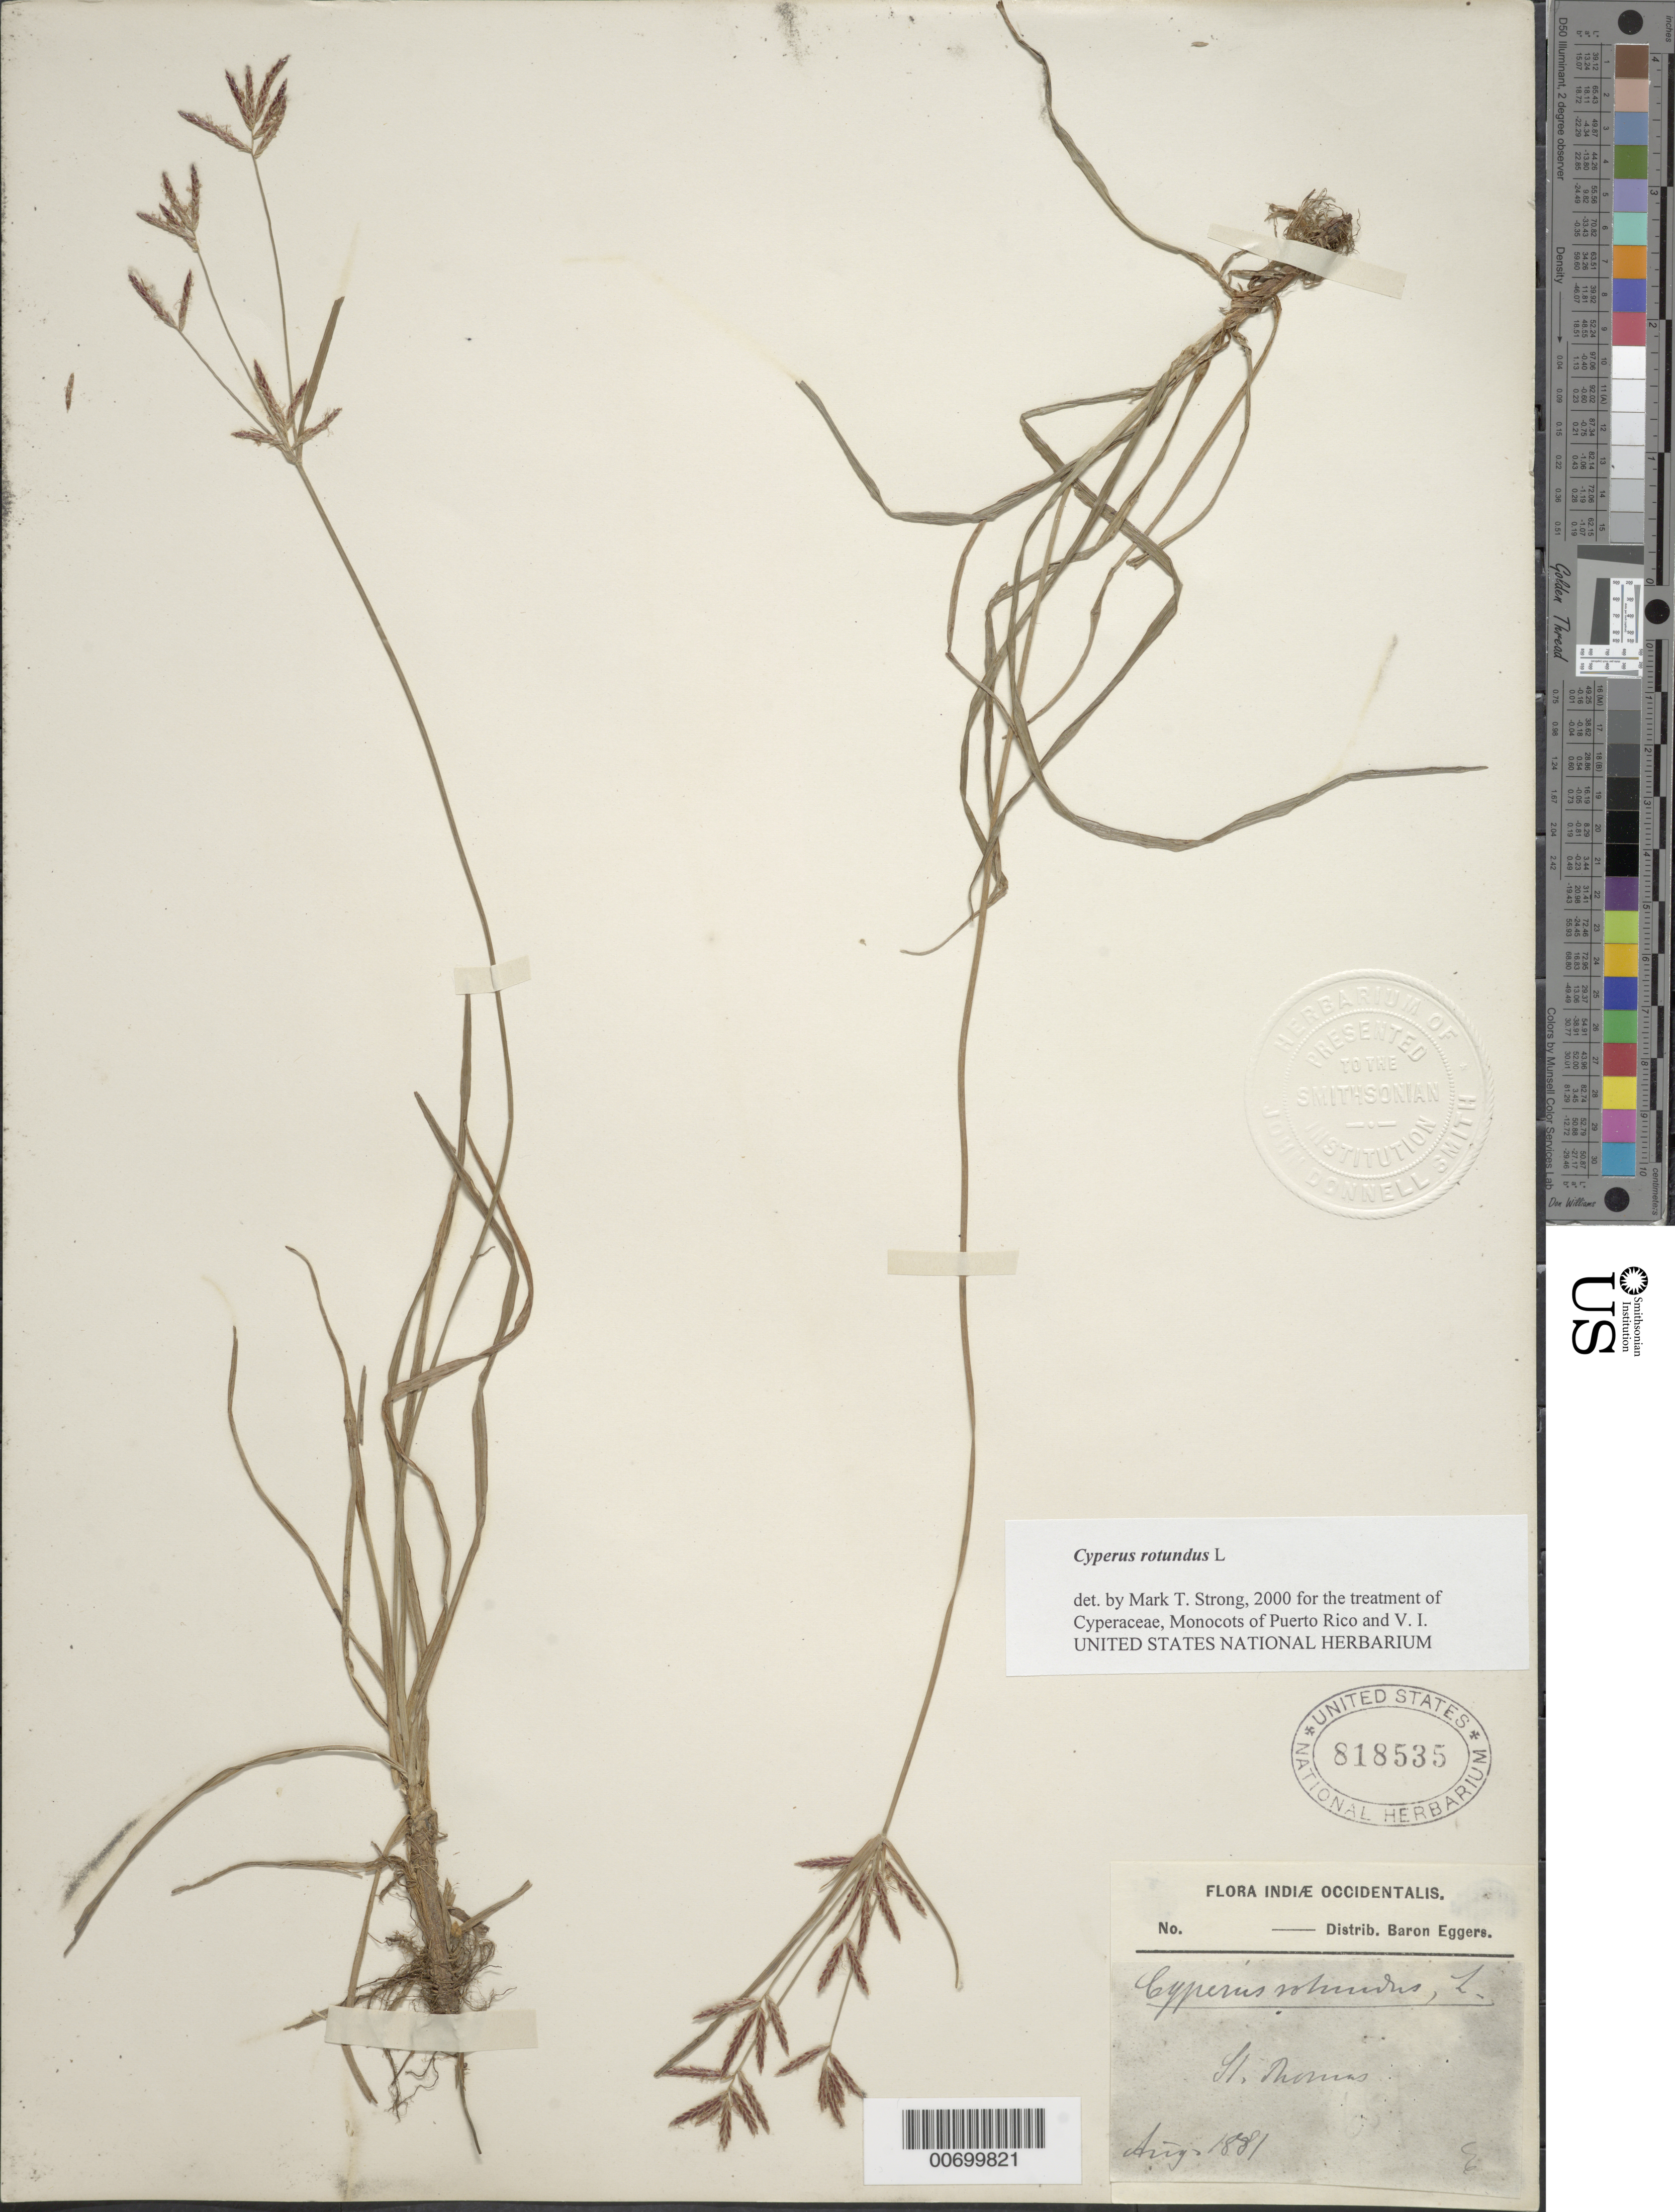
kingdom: Plantae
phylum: Tracheophyta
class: Liliopsida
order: Poales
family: Cyperaceae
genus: Cyperus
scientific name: Cyperus rotundus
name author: L.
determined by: Strong, M. T., (US), Smithsonian Institution - National Museum of Natural History (UNITED STATES)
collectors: H. F. A. von Eggers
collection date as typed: Aug 1881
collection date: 1881-08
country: U.S. Virgin Islands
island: St. Thomas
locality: St. Thomas.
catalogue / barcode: US 818535